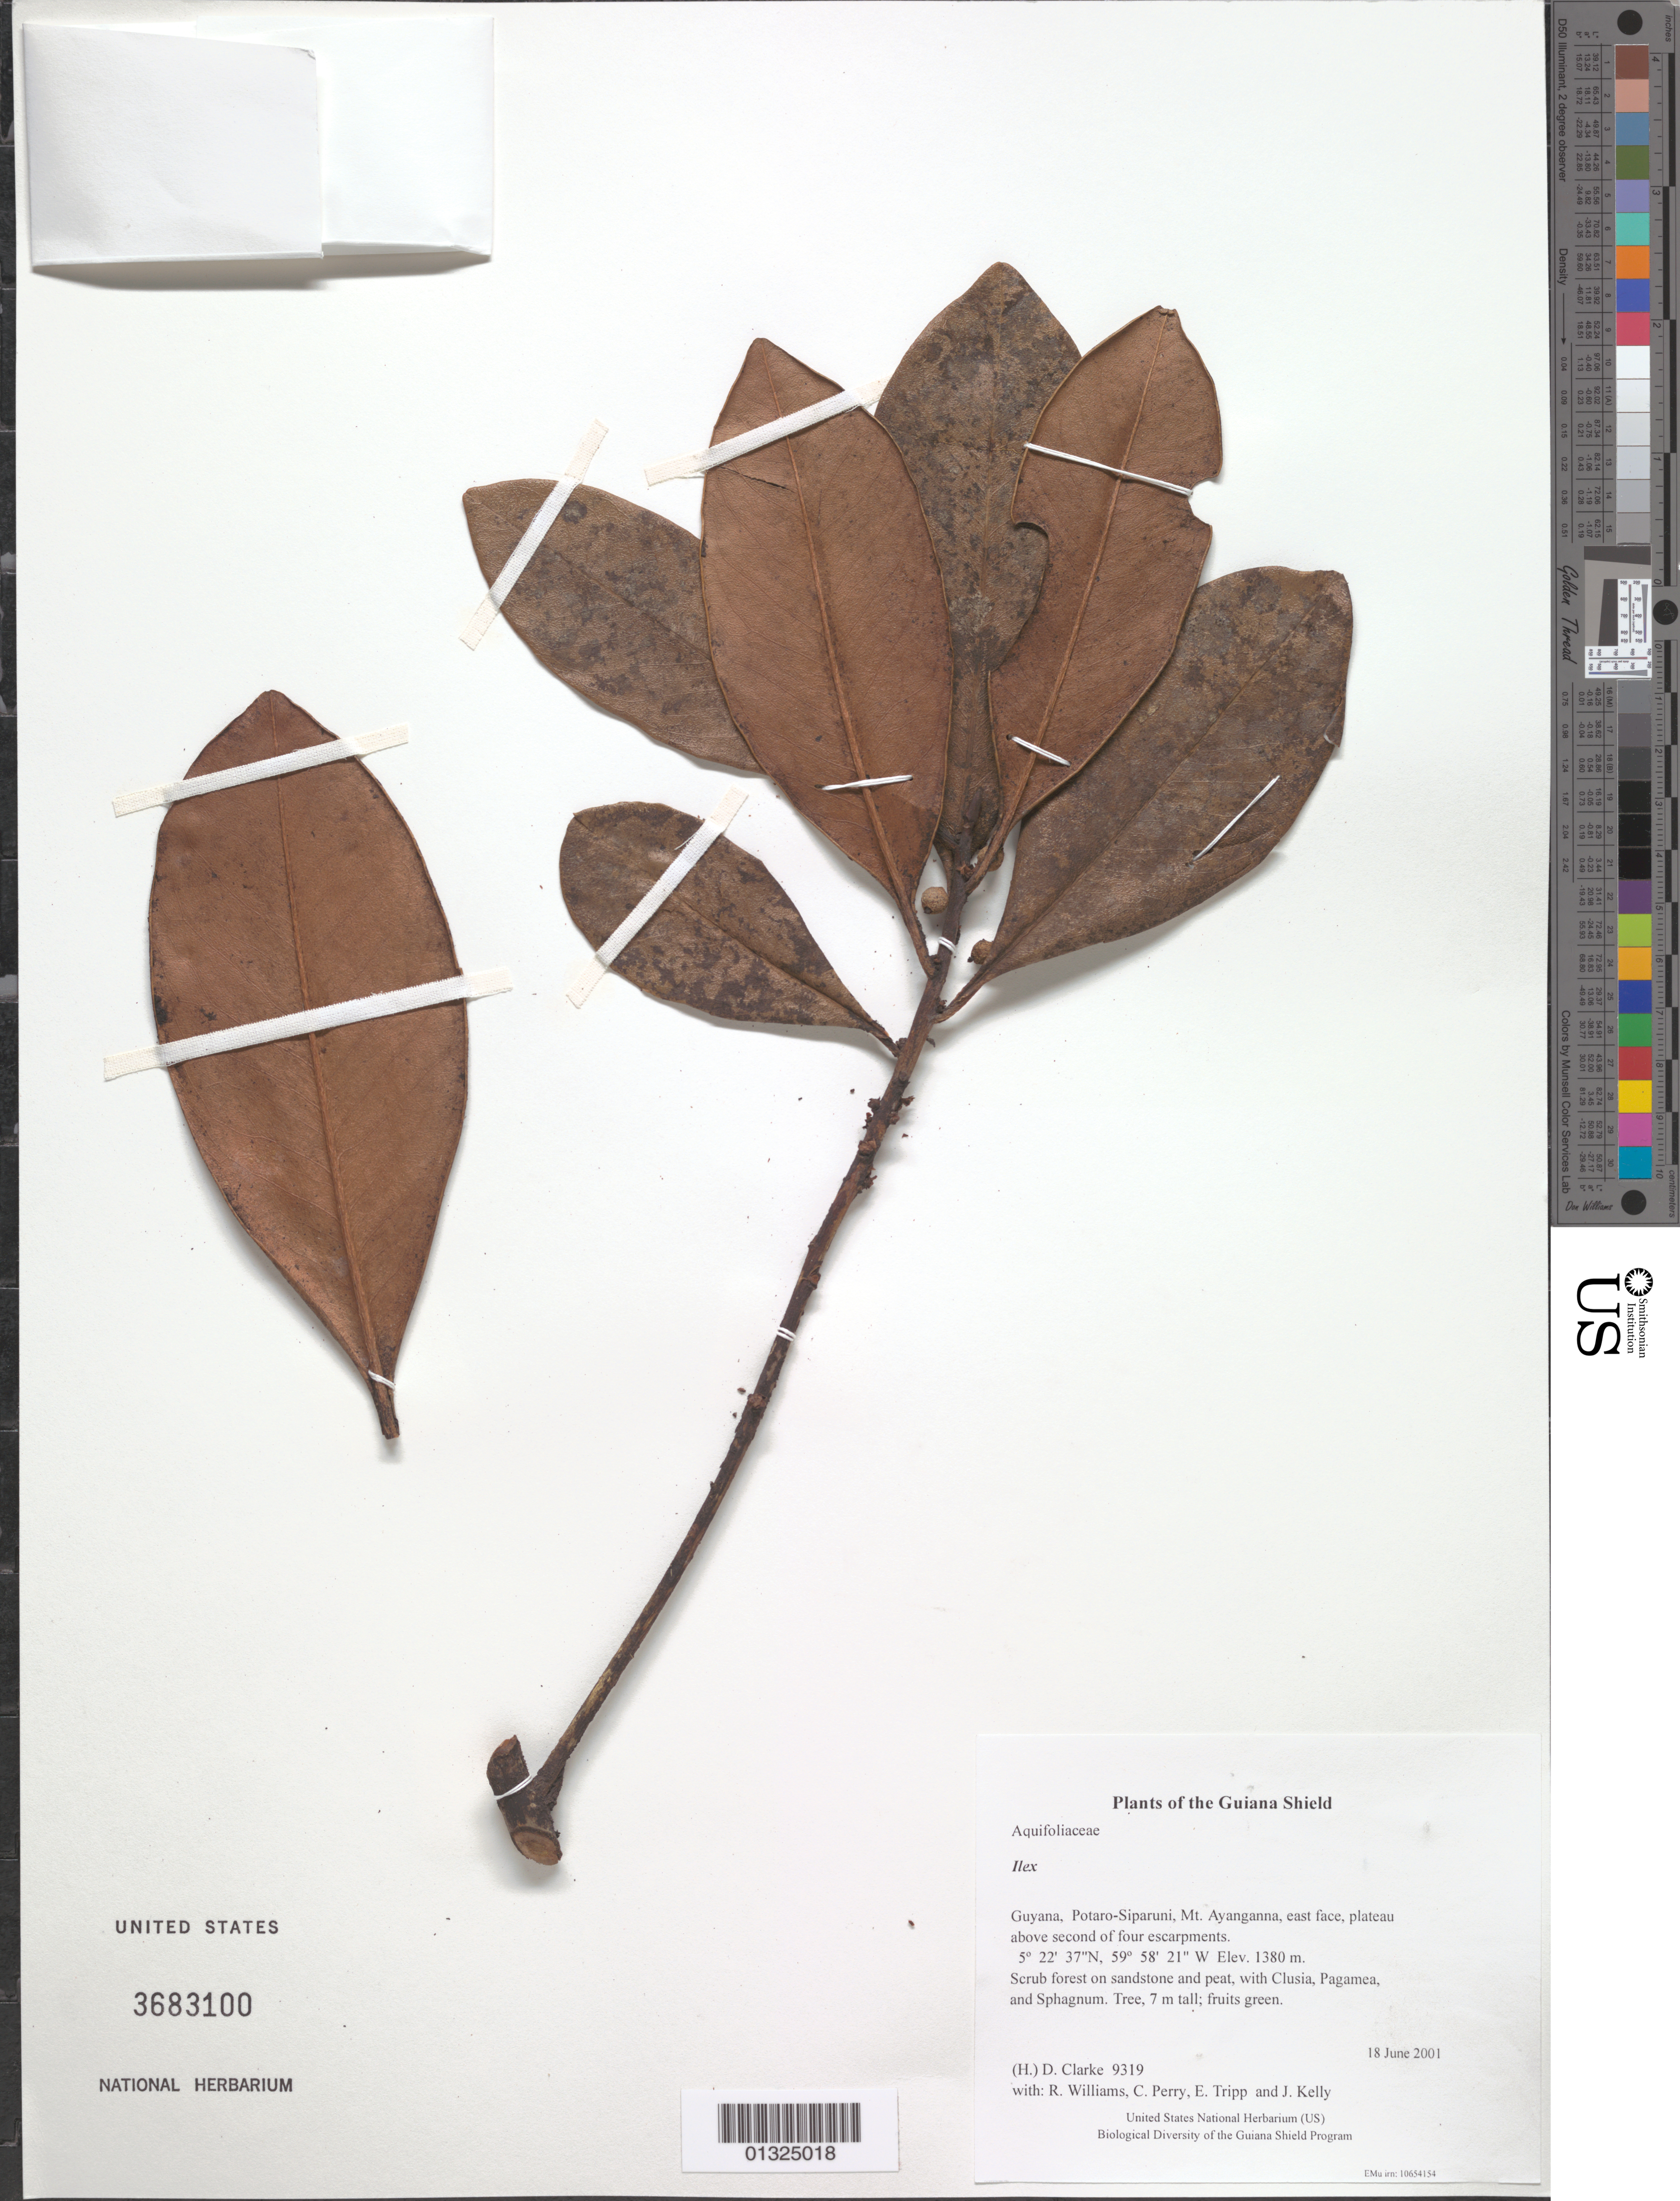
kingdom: Plantae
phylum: Tracheophyta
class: Magnoliopsida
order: Aquifoliales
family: Aquifoliaceae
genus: Ilex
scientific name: Ilex sp.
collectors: H. D. Clarke, R. Williams, C. Perry, E. Tripp & J. Kelly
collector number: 9319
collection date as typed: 18 June 2001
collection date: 2001-06-18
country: Guyana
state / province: Potaro-Siparuni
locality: Mt. Ayanganna, east face, plateau above second of four escarpments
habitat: Scrub forest on sandstone and peat, with Clusia, Pagamea, and Sphagnum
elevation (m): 1380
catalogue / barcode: US 3683100